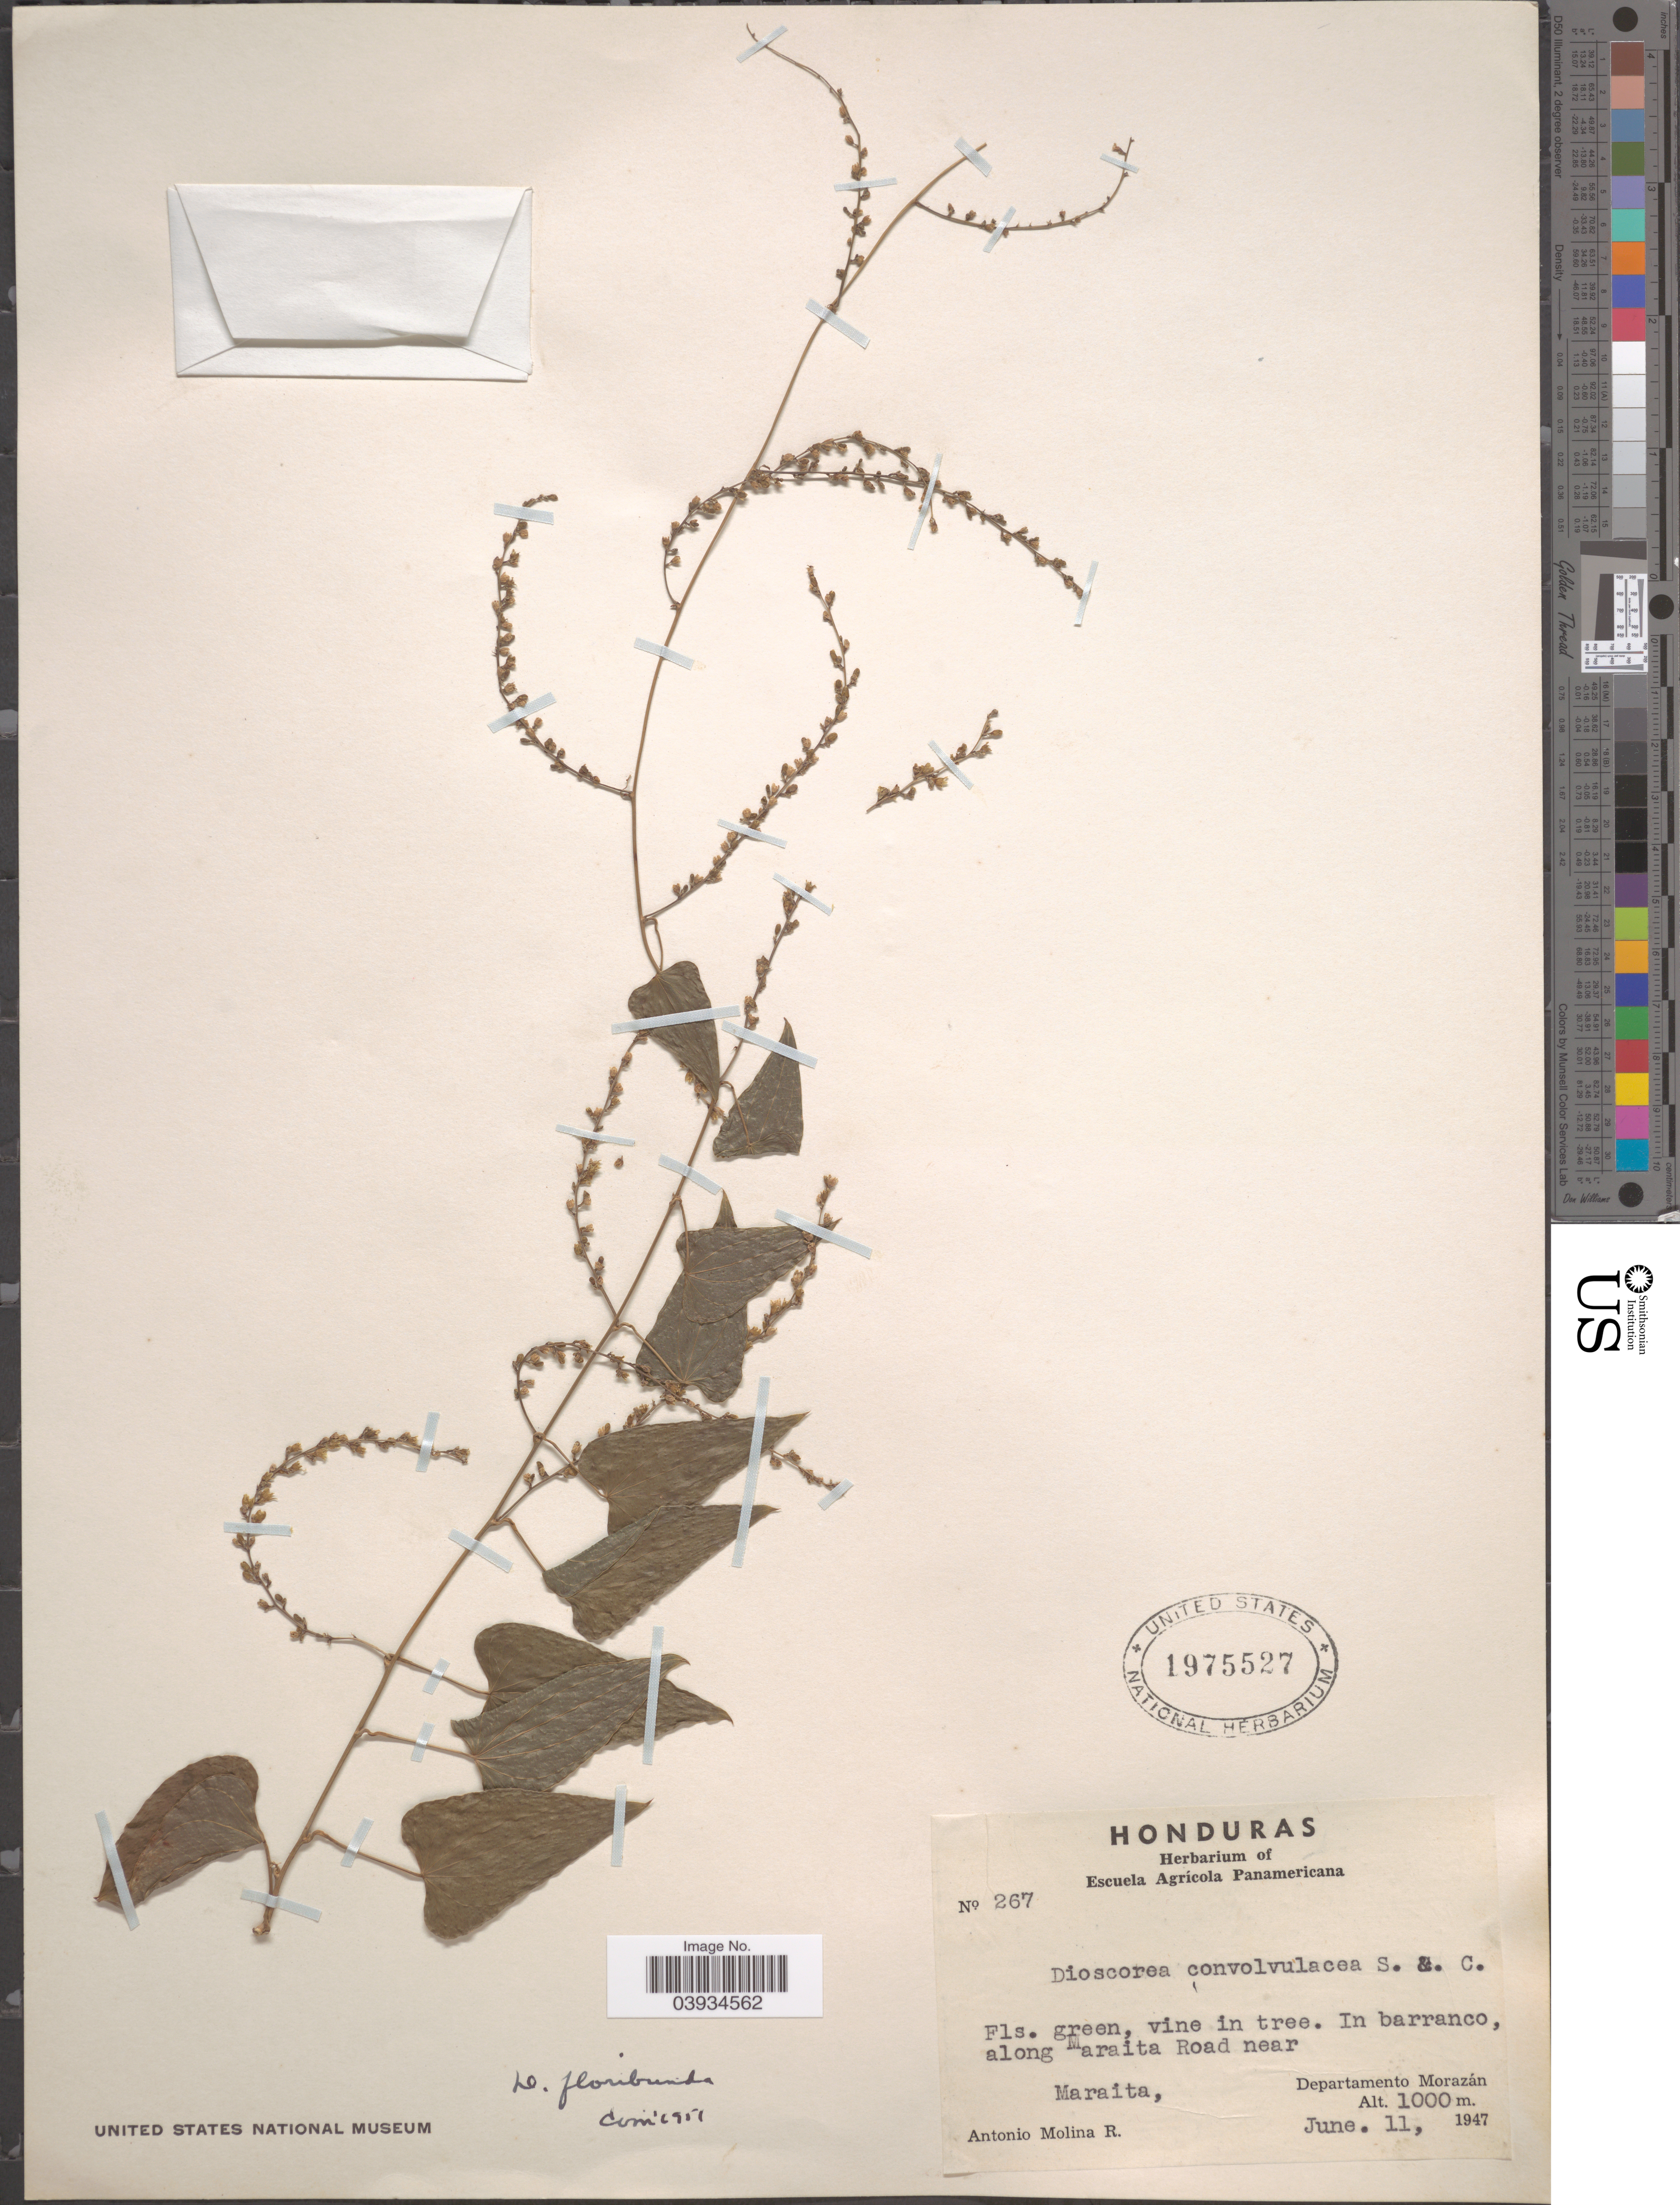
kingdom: Plantae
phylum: Tracheophyta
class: Liliopsida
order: Dioscoreales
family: Dioscoreaceae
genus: Dioscorea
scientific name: Dioscorea floribunda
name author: M. Martens & Galeotti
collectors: A. Molina R.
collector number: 267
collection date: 1947-06-11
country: Honduras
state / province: Fco. Morazán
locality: In barranco, along Maraita Road near Maraita, Departamento Morazán.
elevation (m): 1000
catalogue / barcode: US 1975527